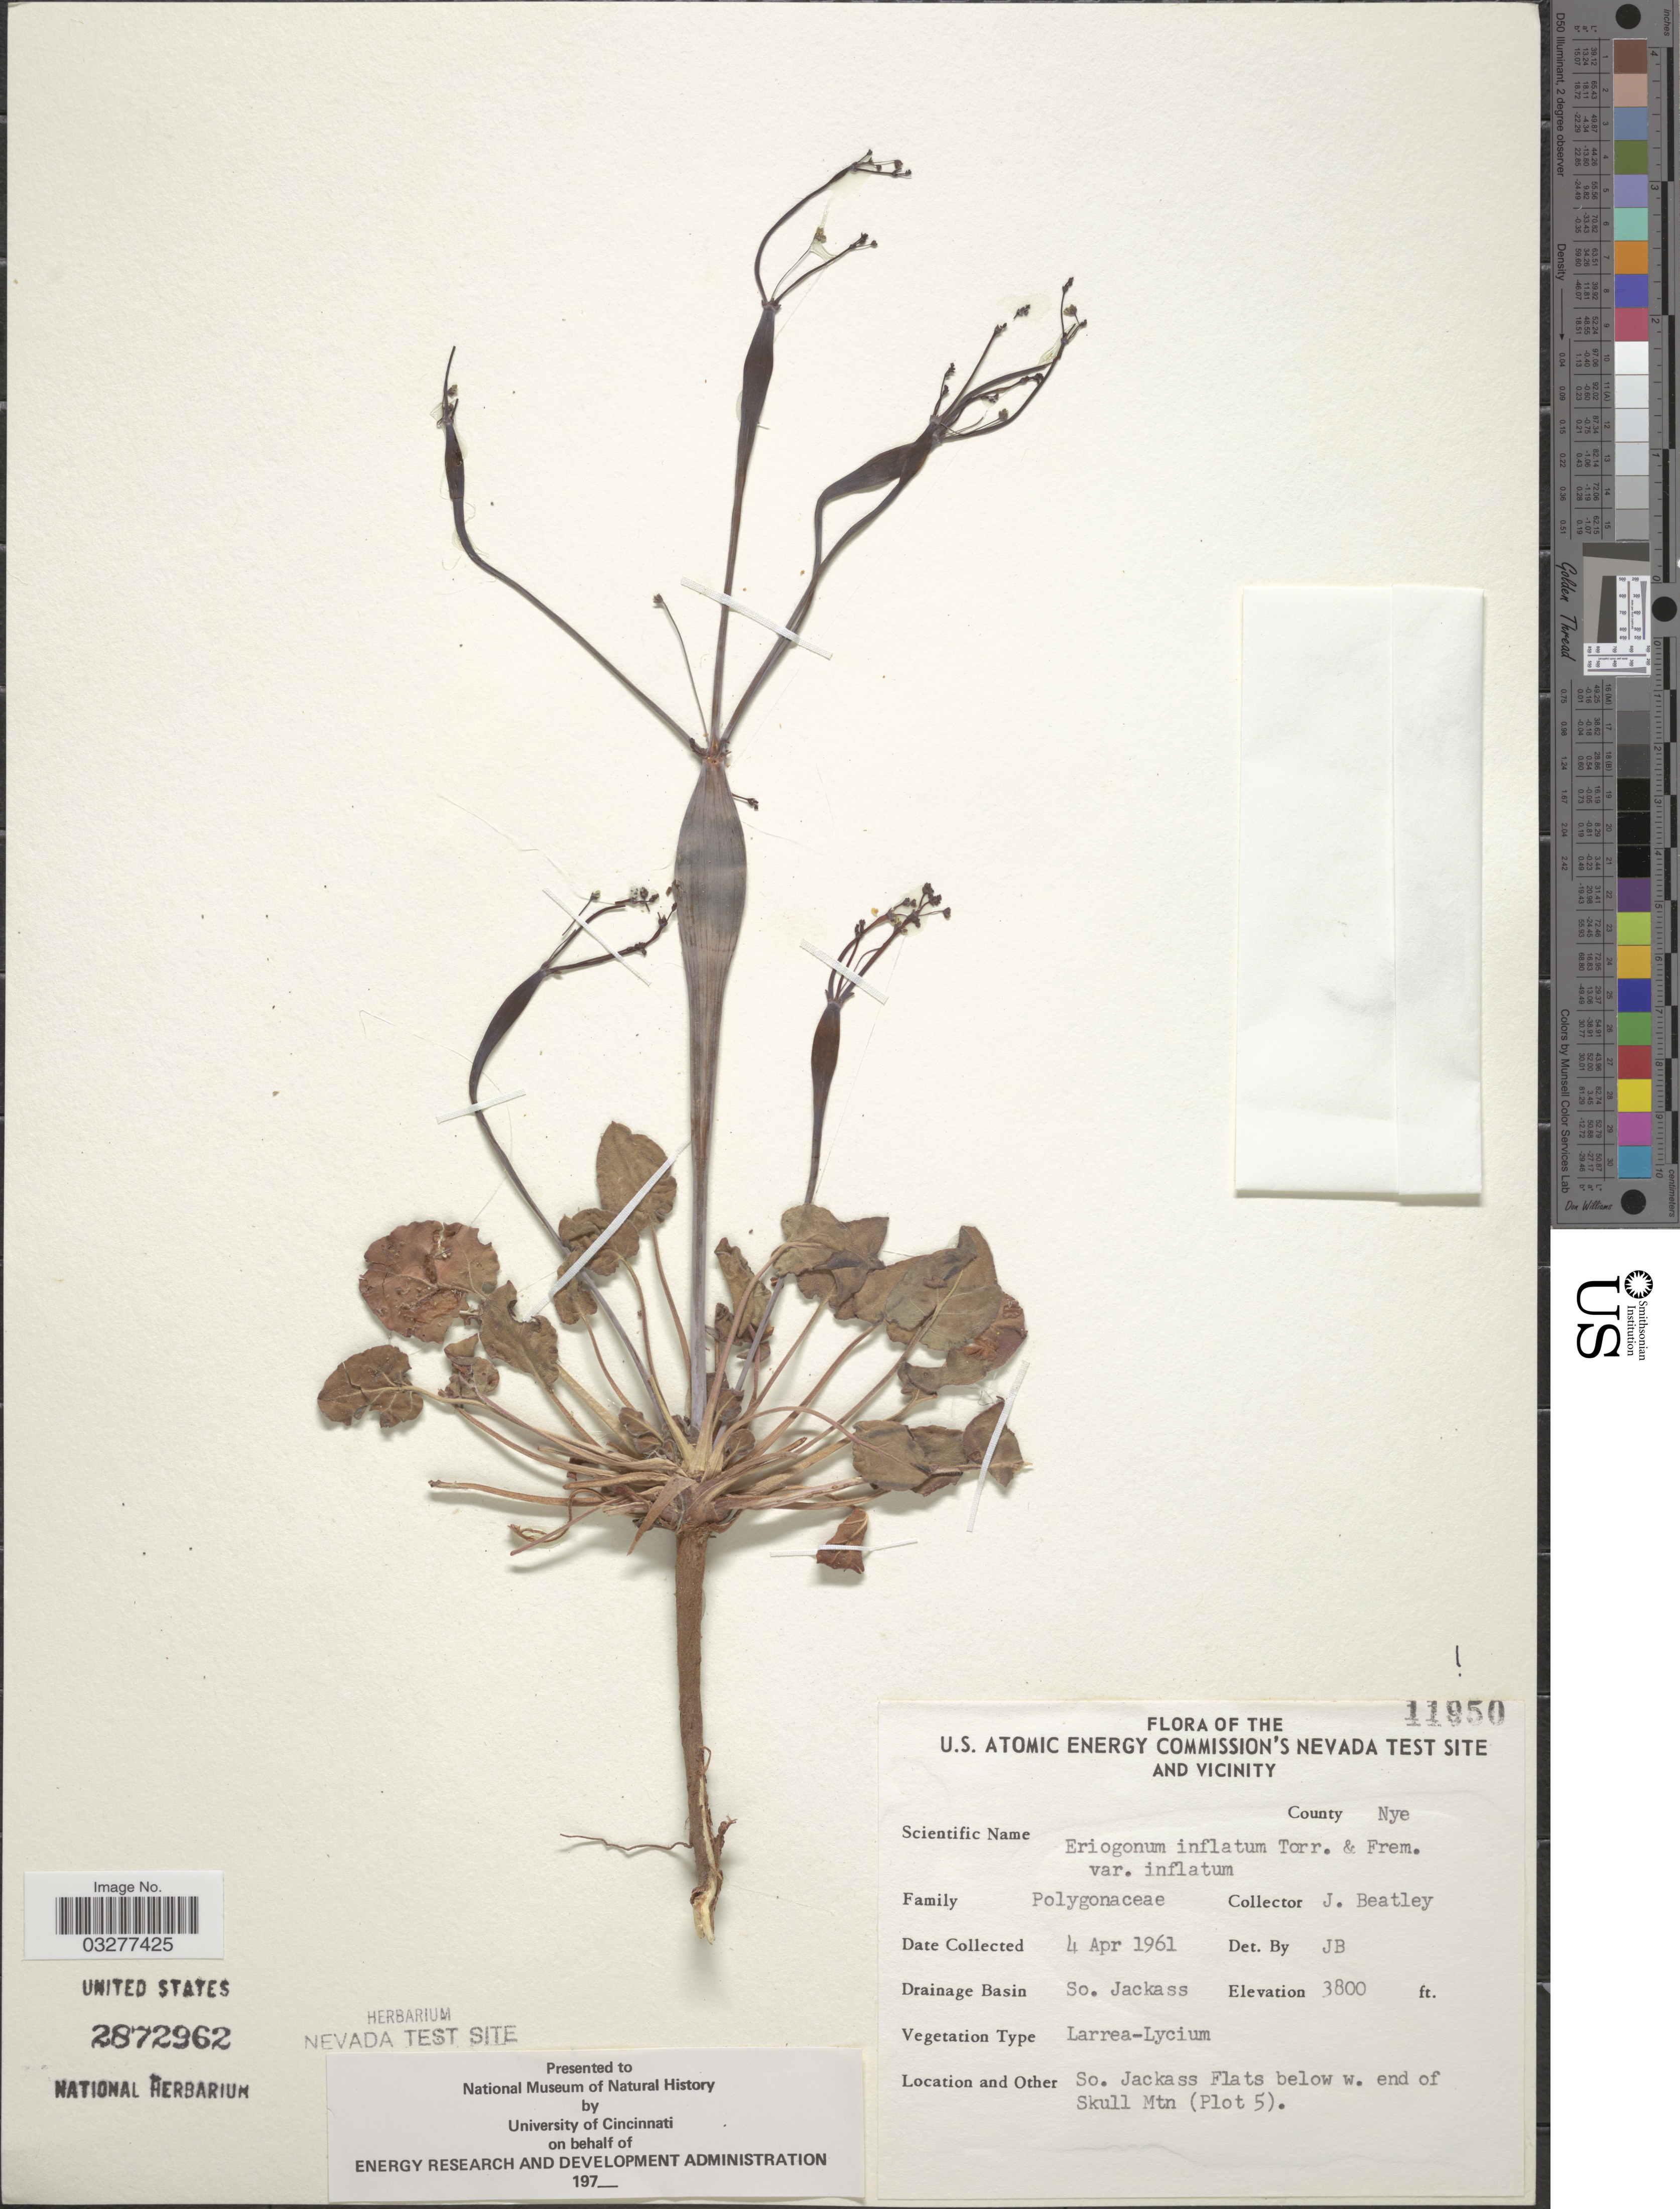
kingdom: Plantae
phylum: Tracheophyta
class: Magnoliopsida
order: Caryophyllales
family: Polygonaceae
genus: Eriogonum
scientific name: Eriogonum inflatum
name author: Torr. & Frém.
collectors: J. C. Beatley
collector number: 11950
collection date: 1961-04-04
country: United States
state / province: Nevada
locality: U. S. Atomic Energy Commission's Nevada Test Site and Vicinity. County Nye. Drainage Basin So. Jackass. So. Jackass Flats velow w. end of Skull Mtn (Plot 5).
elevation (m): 1158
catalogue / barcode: US 2872962